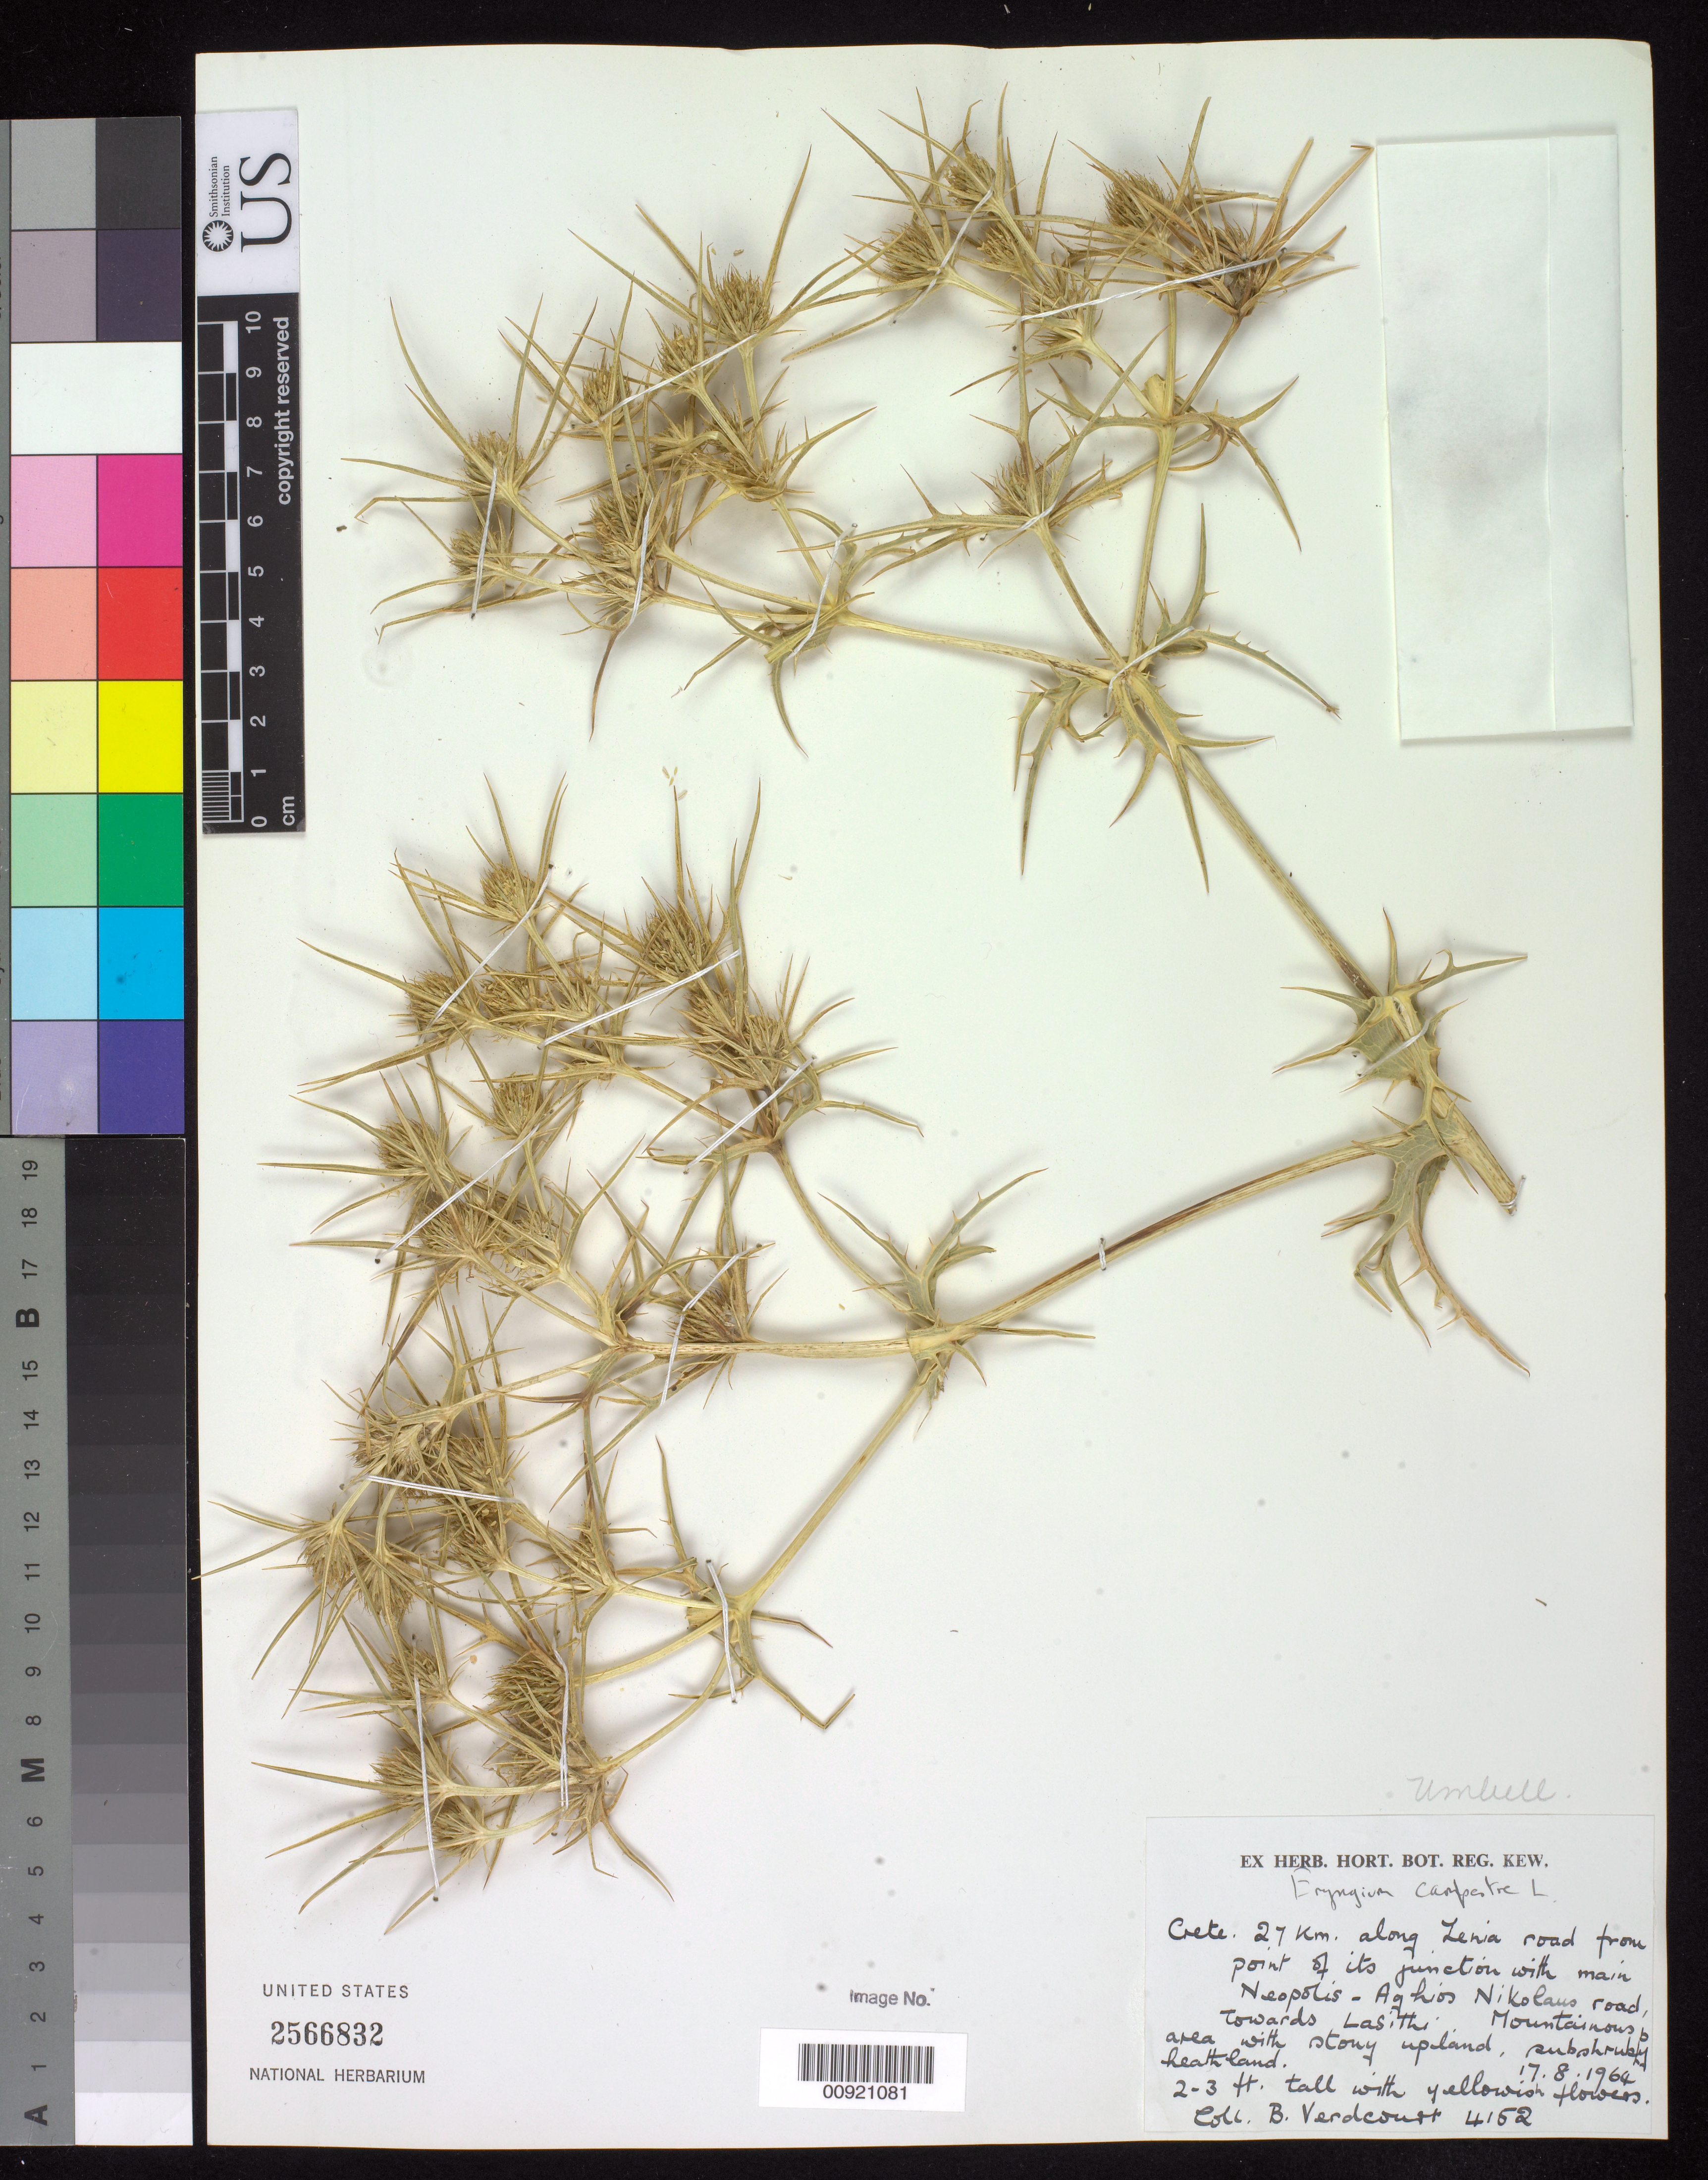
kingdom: Plantae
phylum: Tracheophyta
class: Magnoliopsida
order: Apiales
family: Apiaceae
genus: Eryngium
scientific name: Eryngium campestre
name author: L.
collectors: Verdeoutt, B.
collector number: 4152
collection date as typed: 17 Aug 1964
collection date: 1964-08-17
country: Greece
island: Crete I.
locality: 27 km along Lenia road from point of its junction with main Neopolis-Aghios Bnikolaus road, towards Lasithe.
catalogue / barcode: US 2566832